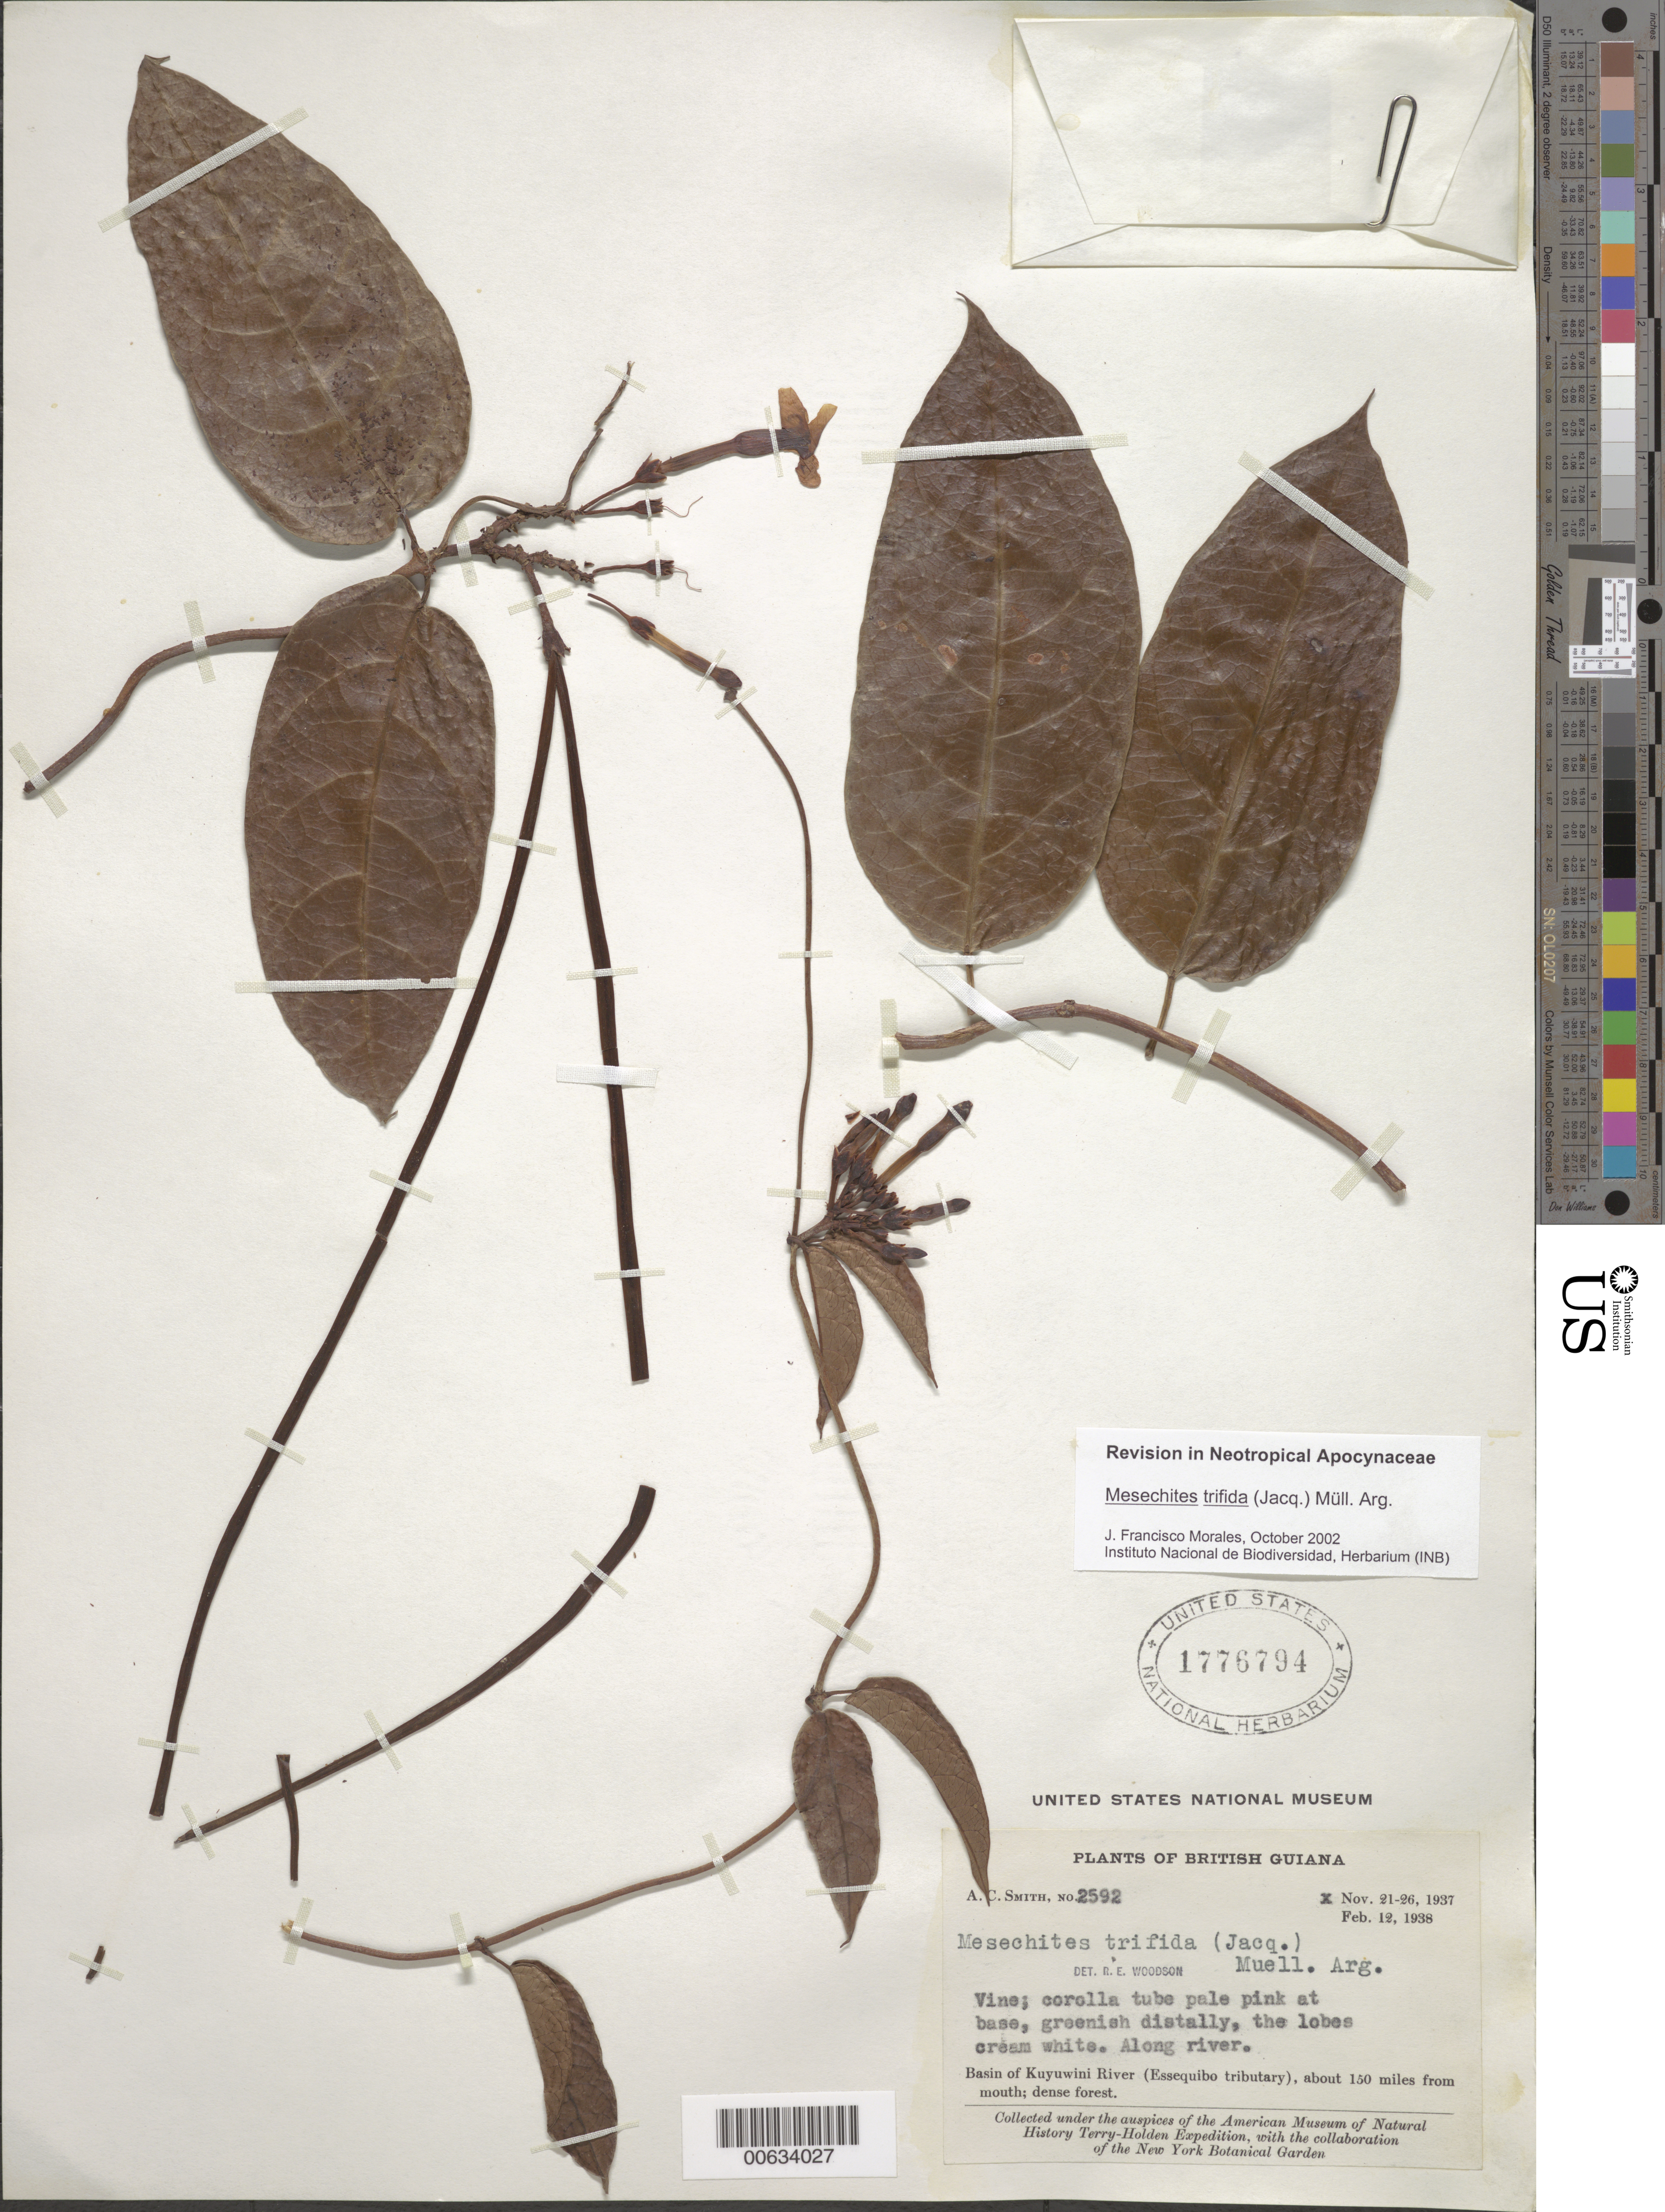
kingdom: Plantae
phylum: Tracheophyta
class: Magnoliopsida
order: Gentianales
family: Apocynaceae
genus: Mesechites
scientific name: Mesechites trifidus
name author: (Jacq.) Müll. Arg.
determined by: Morales, J. F.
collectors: A. C. Smith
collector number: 2592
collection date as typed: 21-Nov-37 to 26-Nov-37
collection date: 1937-11-21/1937-11-26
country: Guyana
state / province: U. Takutu-U. Essequibo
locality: Kuyuwini River Basin (Essequibo River tributary), about 150 mi. from mouth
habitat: Along river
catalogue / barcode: US 1776794